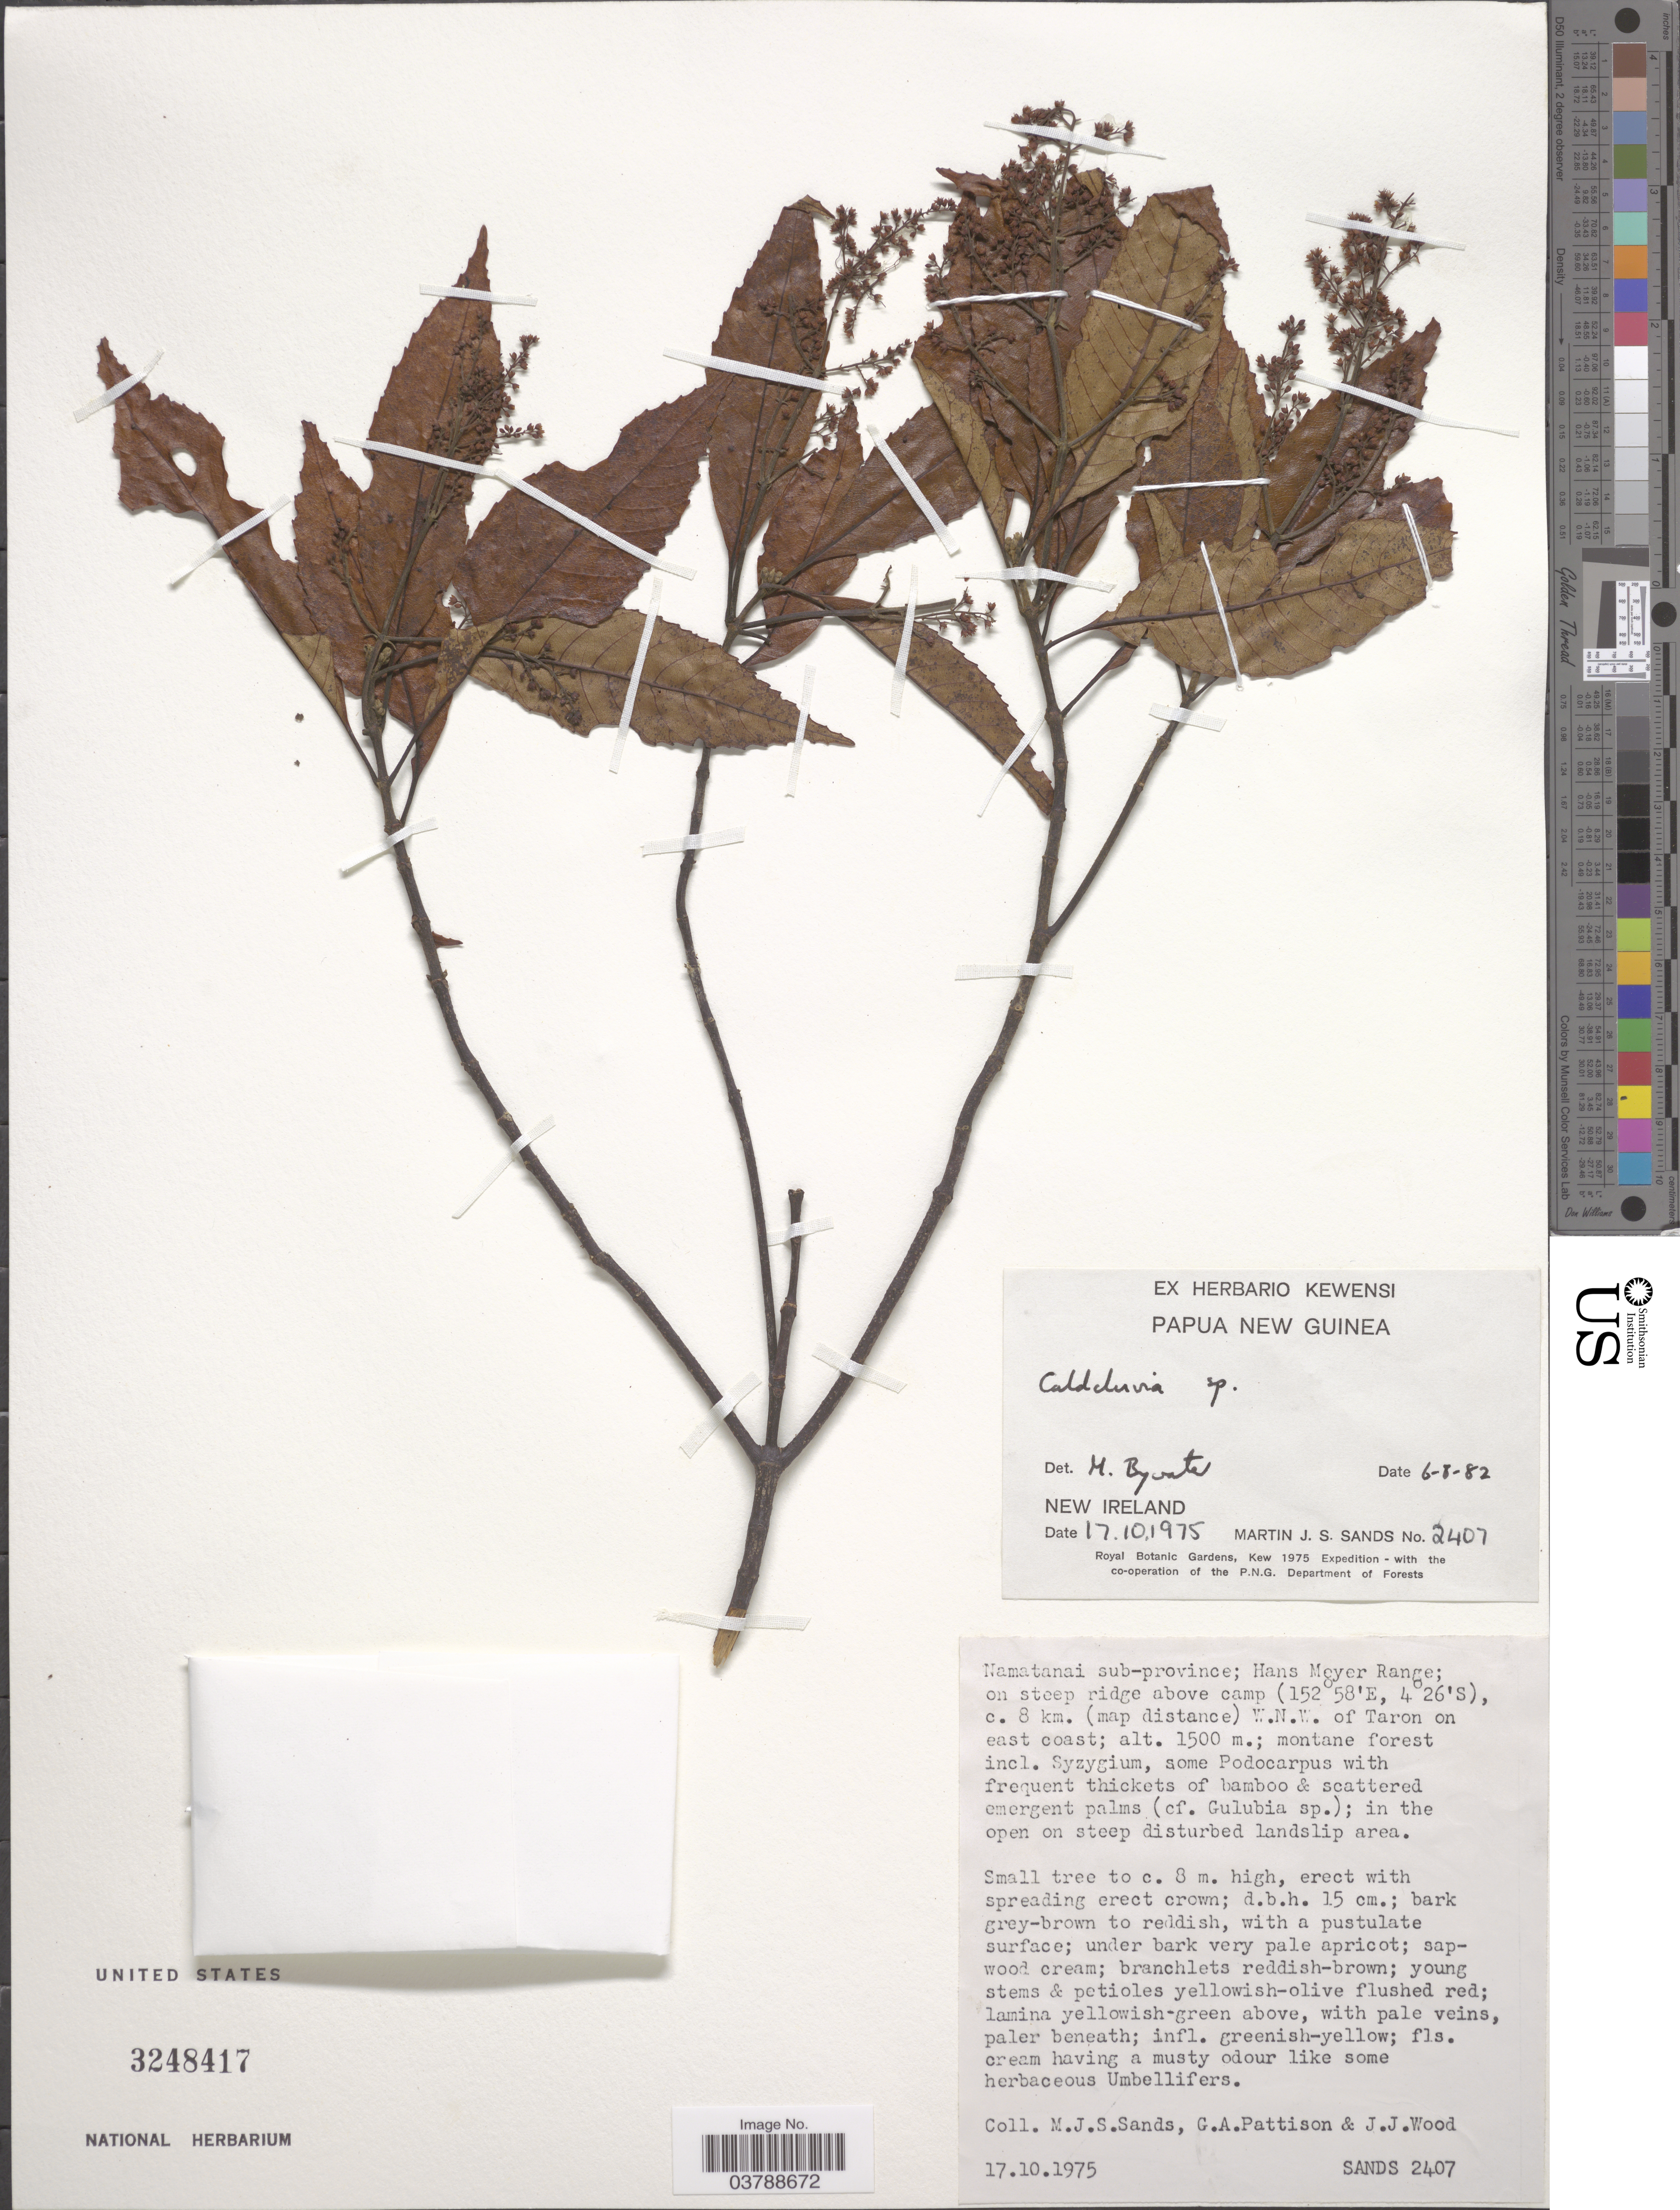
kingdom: Plantae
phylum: Tracheophyta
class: Magnoliopsida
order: Oxalidales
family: Cunoniaceae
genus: Caldcluvia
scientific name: Caldcluvia sp.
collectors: M. Sands, G. Pattison & J. Wood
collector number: Sands 2407*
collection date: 1975-10-17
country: Papua New Guinea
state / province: New Ireland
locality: Namatanai sub-province; Hans Meyer Range; on steep ridge above camp, c. 8 km. (map distance) W.N.W. of Taron on east coast.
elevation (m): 1500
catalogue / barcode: US 3248417